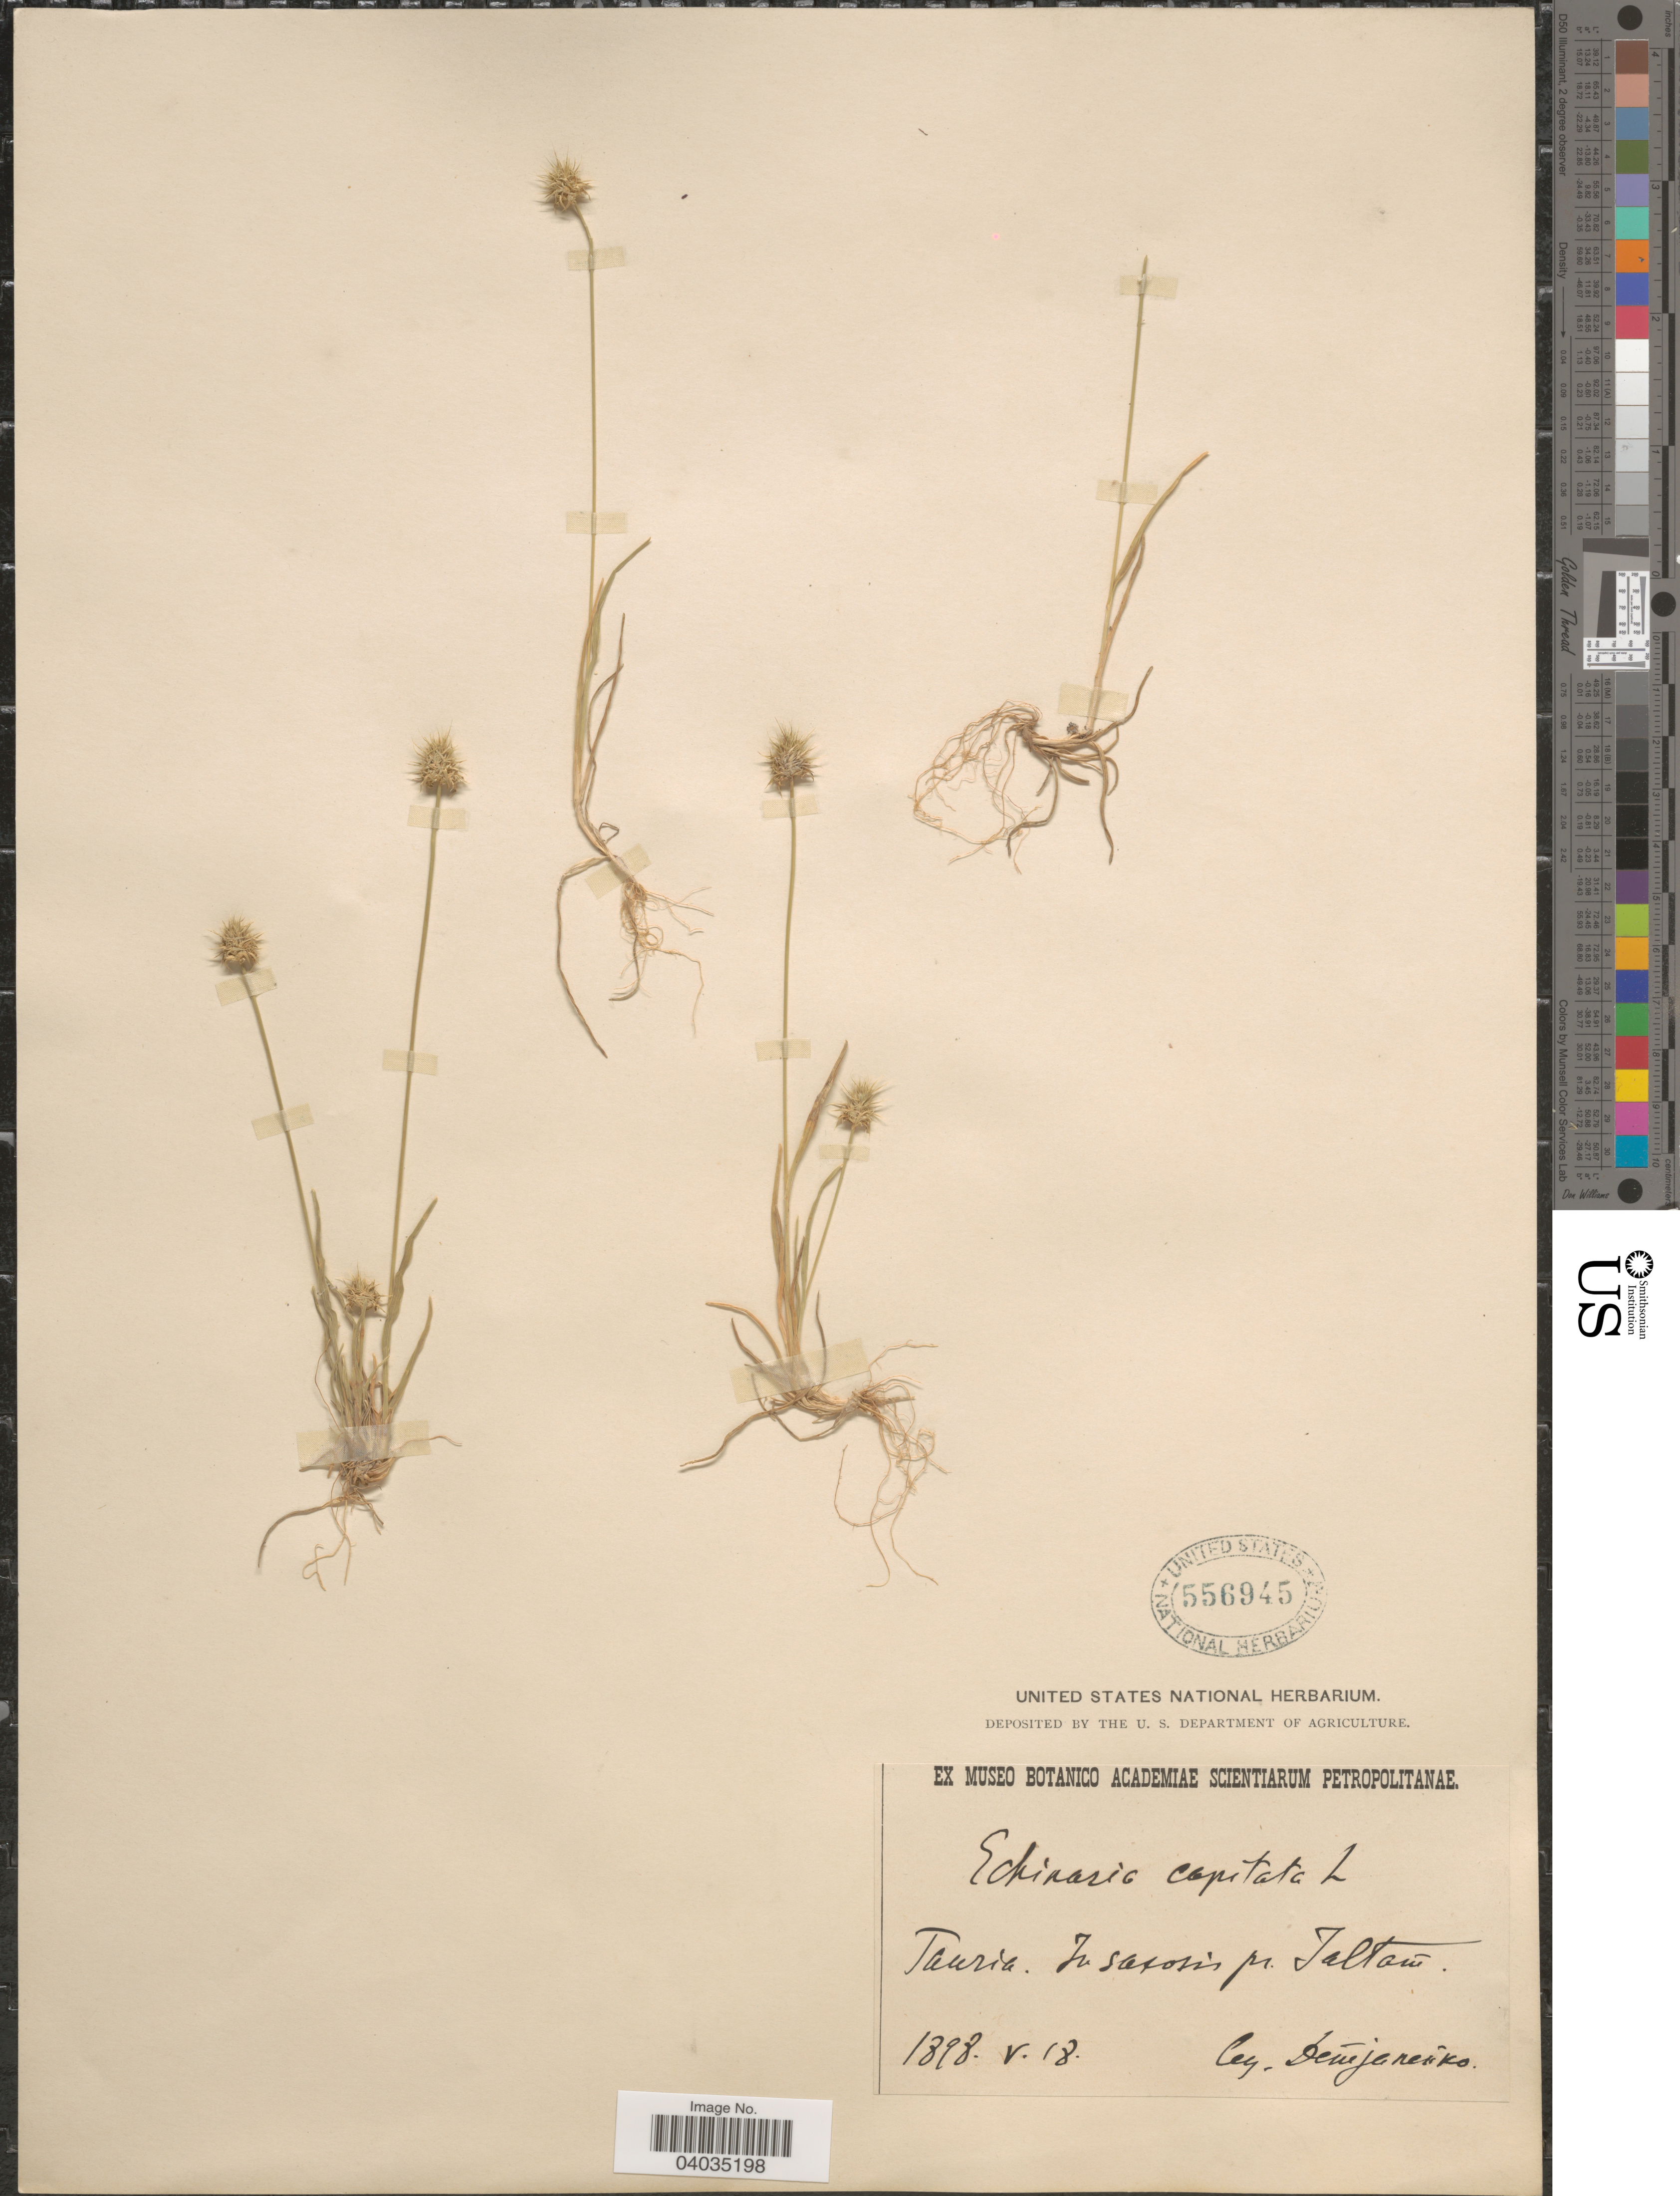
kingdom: Plantae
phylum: Tracheophyta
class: Liliopsida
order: Poales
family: Poaceae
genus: Echinaria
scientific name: Echinaria capitata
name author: (L.) Desf.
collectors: Démjanenko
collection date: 1898-05-18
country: Ukraine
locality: Tauria. In saxosis pr. Jaltam.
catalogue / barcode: US 556945